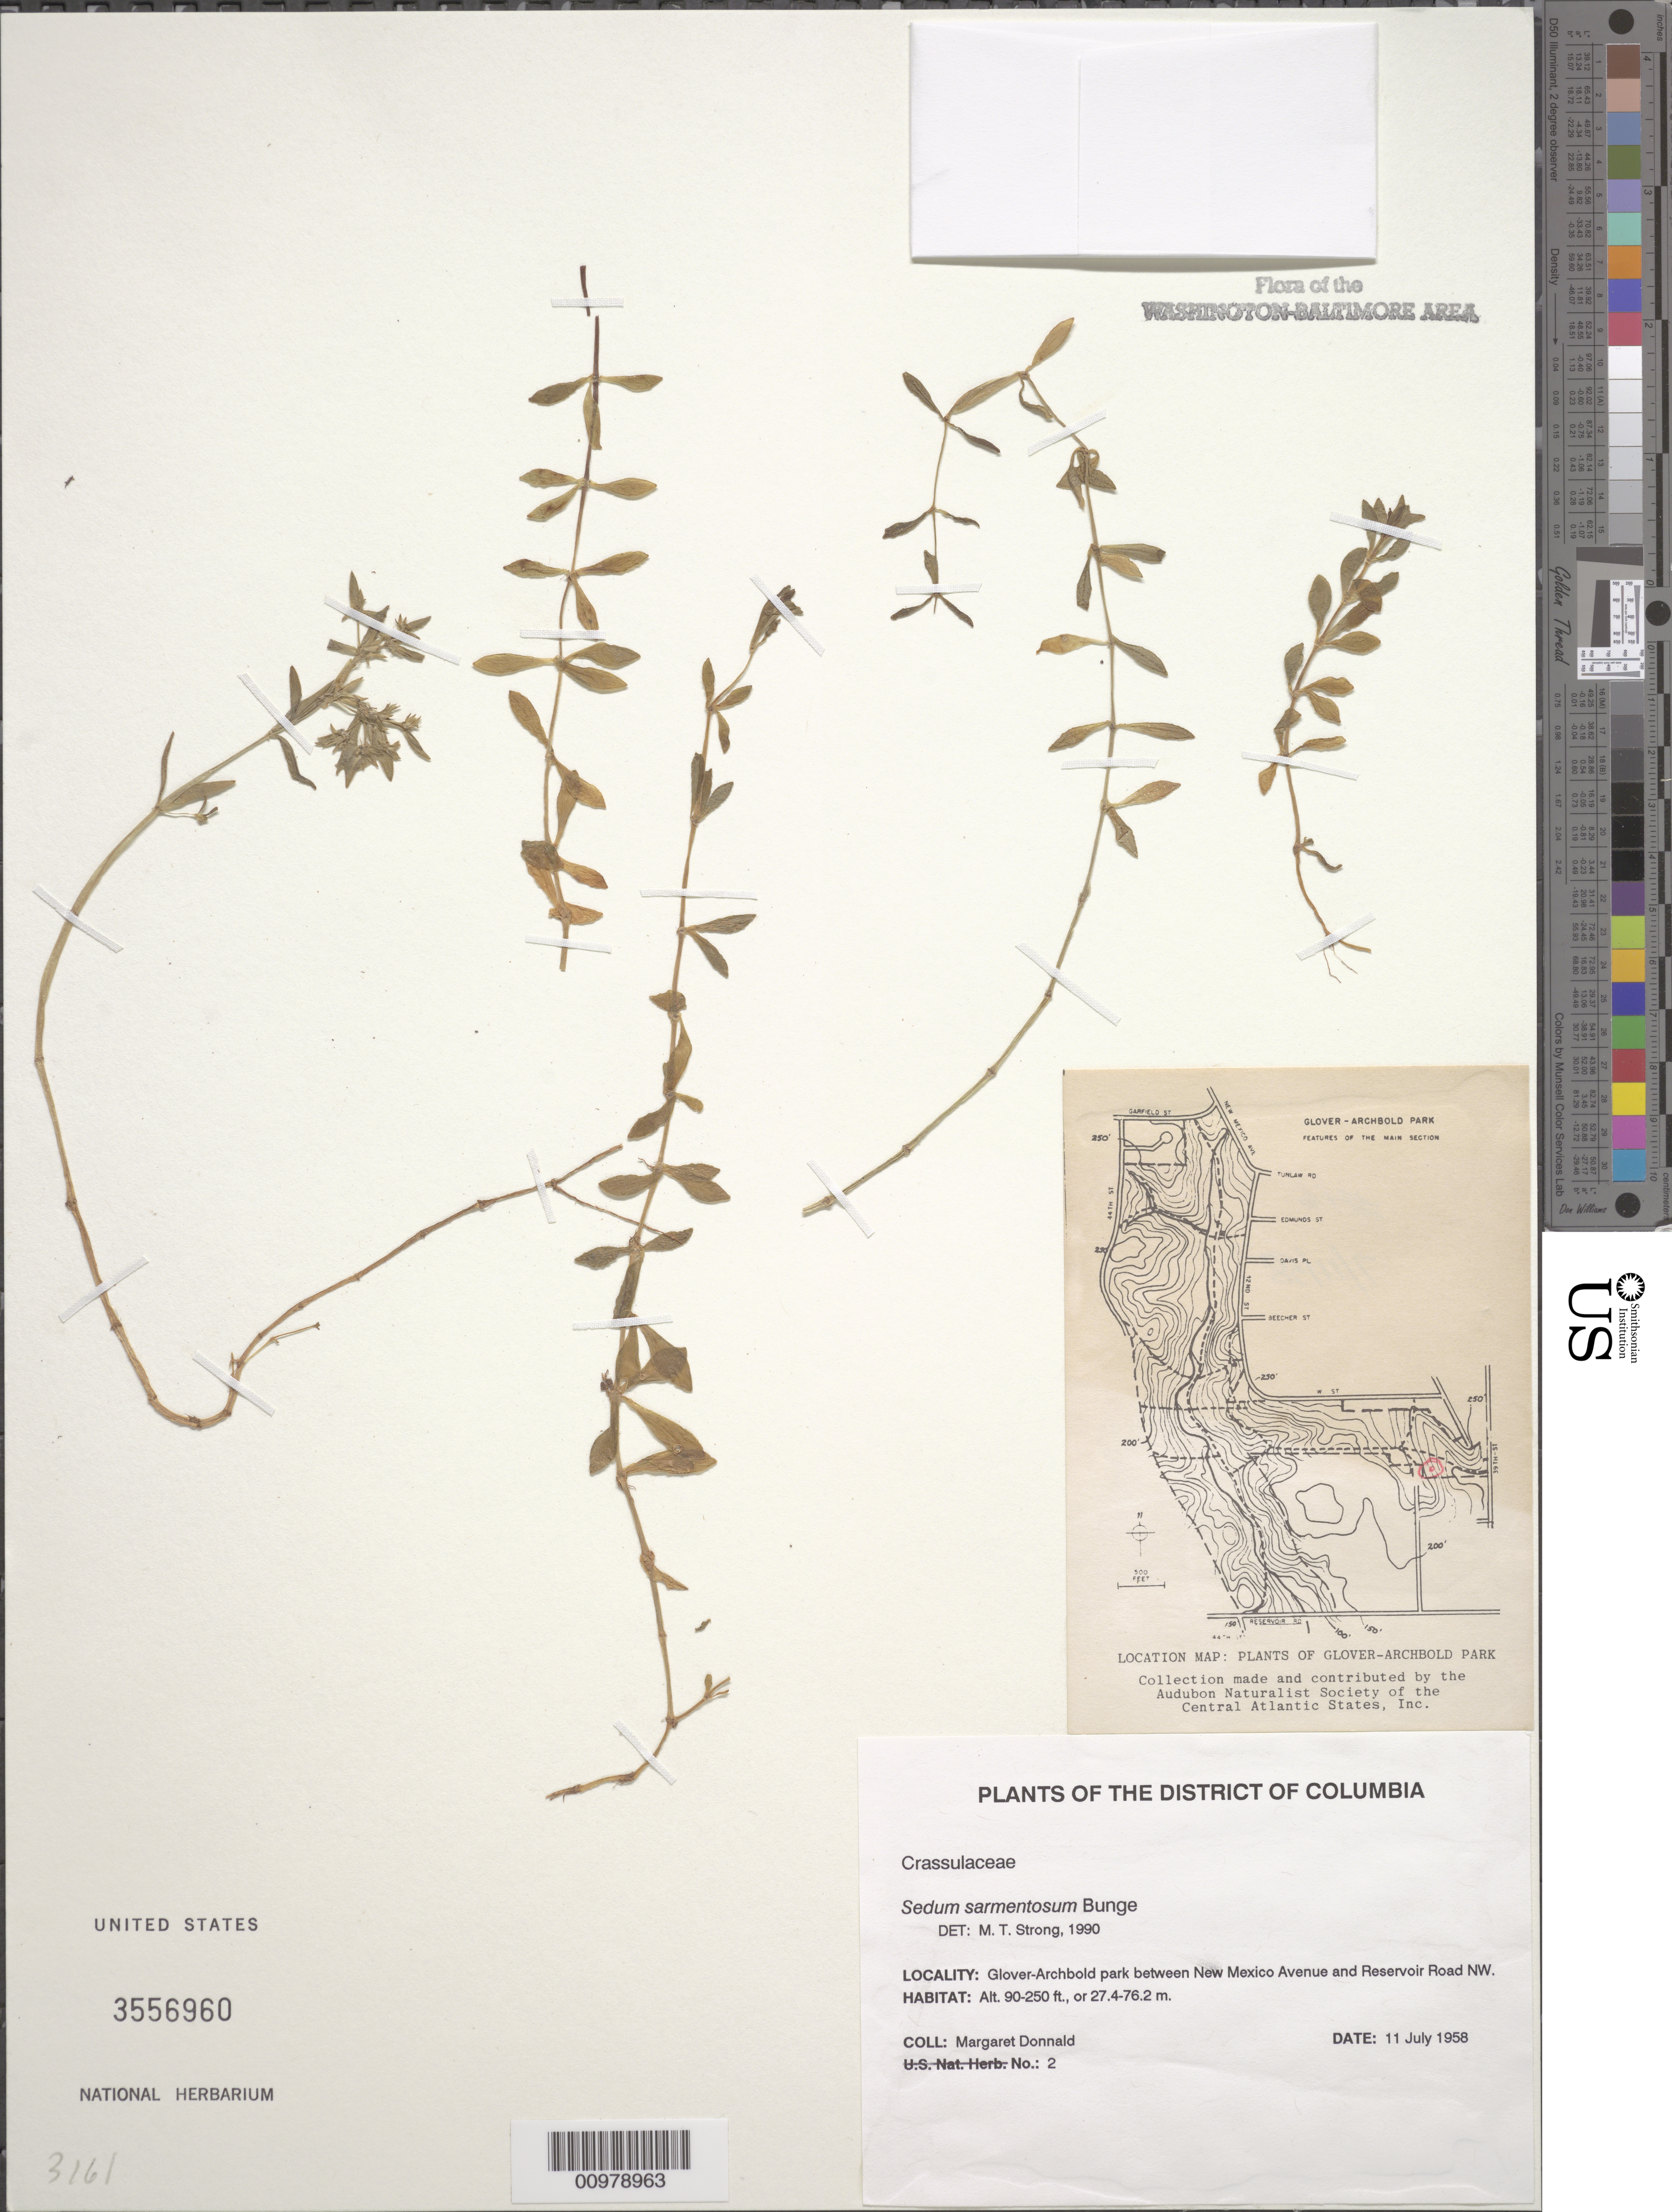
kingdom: Plantae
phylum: Tracheophyta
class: Magnoliopsida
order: Saxifragales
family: Crassulaceae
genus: Sedum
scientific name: Sedum sarmentosum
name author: Bunge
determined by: Strong, M. T., (US), Smithsonian Institution - National Museum of Natural History (UNITED STATES)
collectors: M. Donnald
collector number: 2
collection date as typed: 11 July 1958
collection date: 1958-07-11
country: United States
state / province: District of Columbia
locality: Glover-Archbold Park between New Mexico Avenue and Reservoir Road NW.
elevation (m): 27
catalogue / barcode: US 3556960